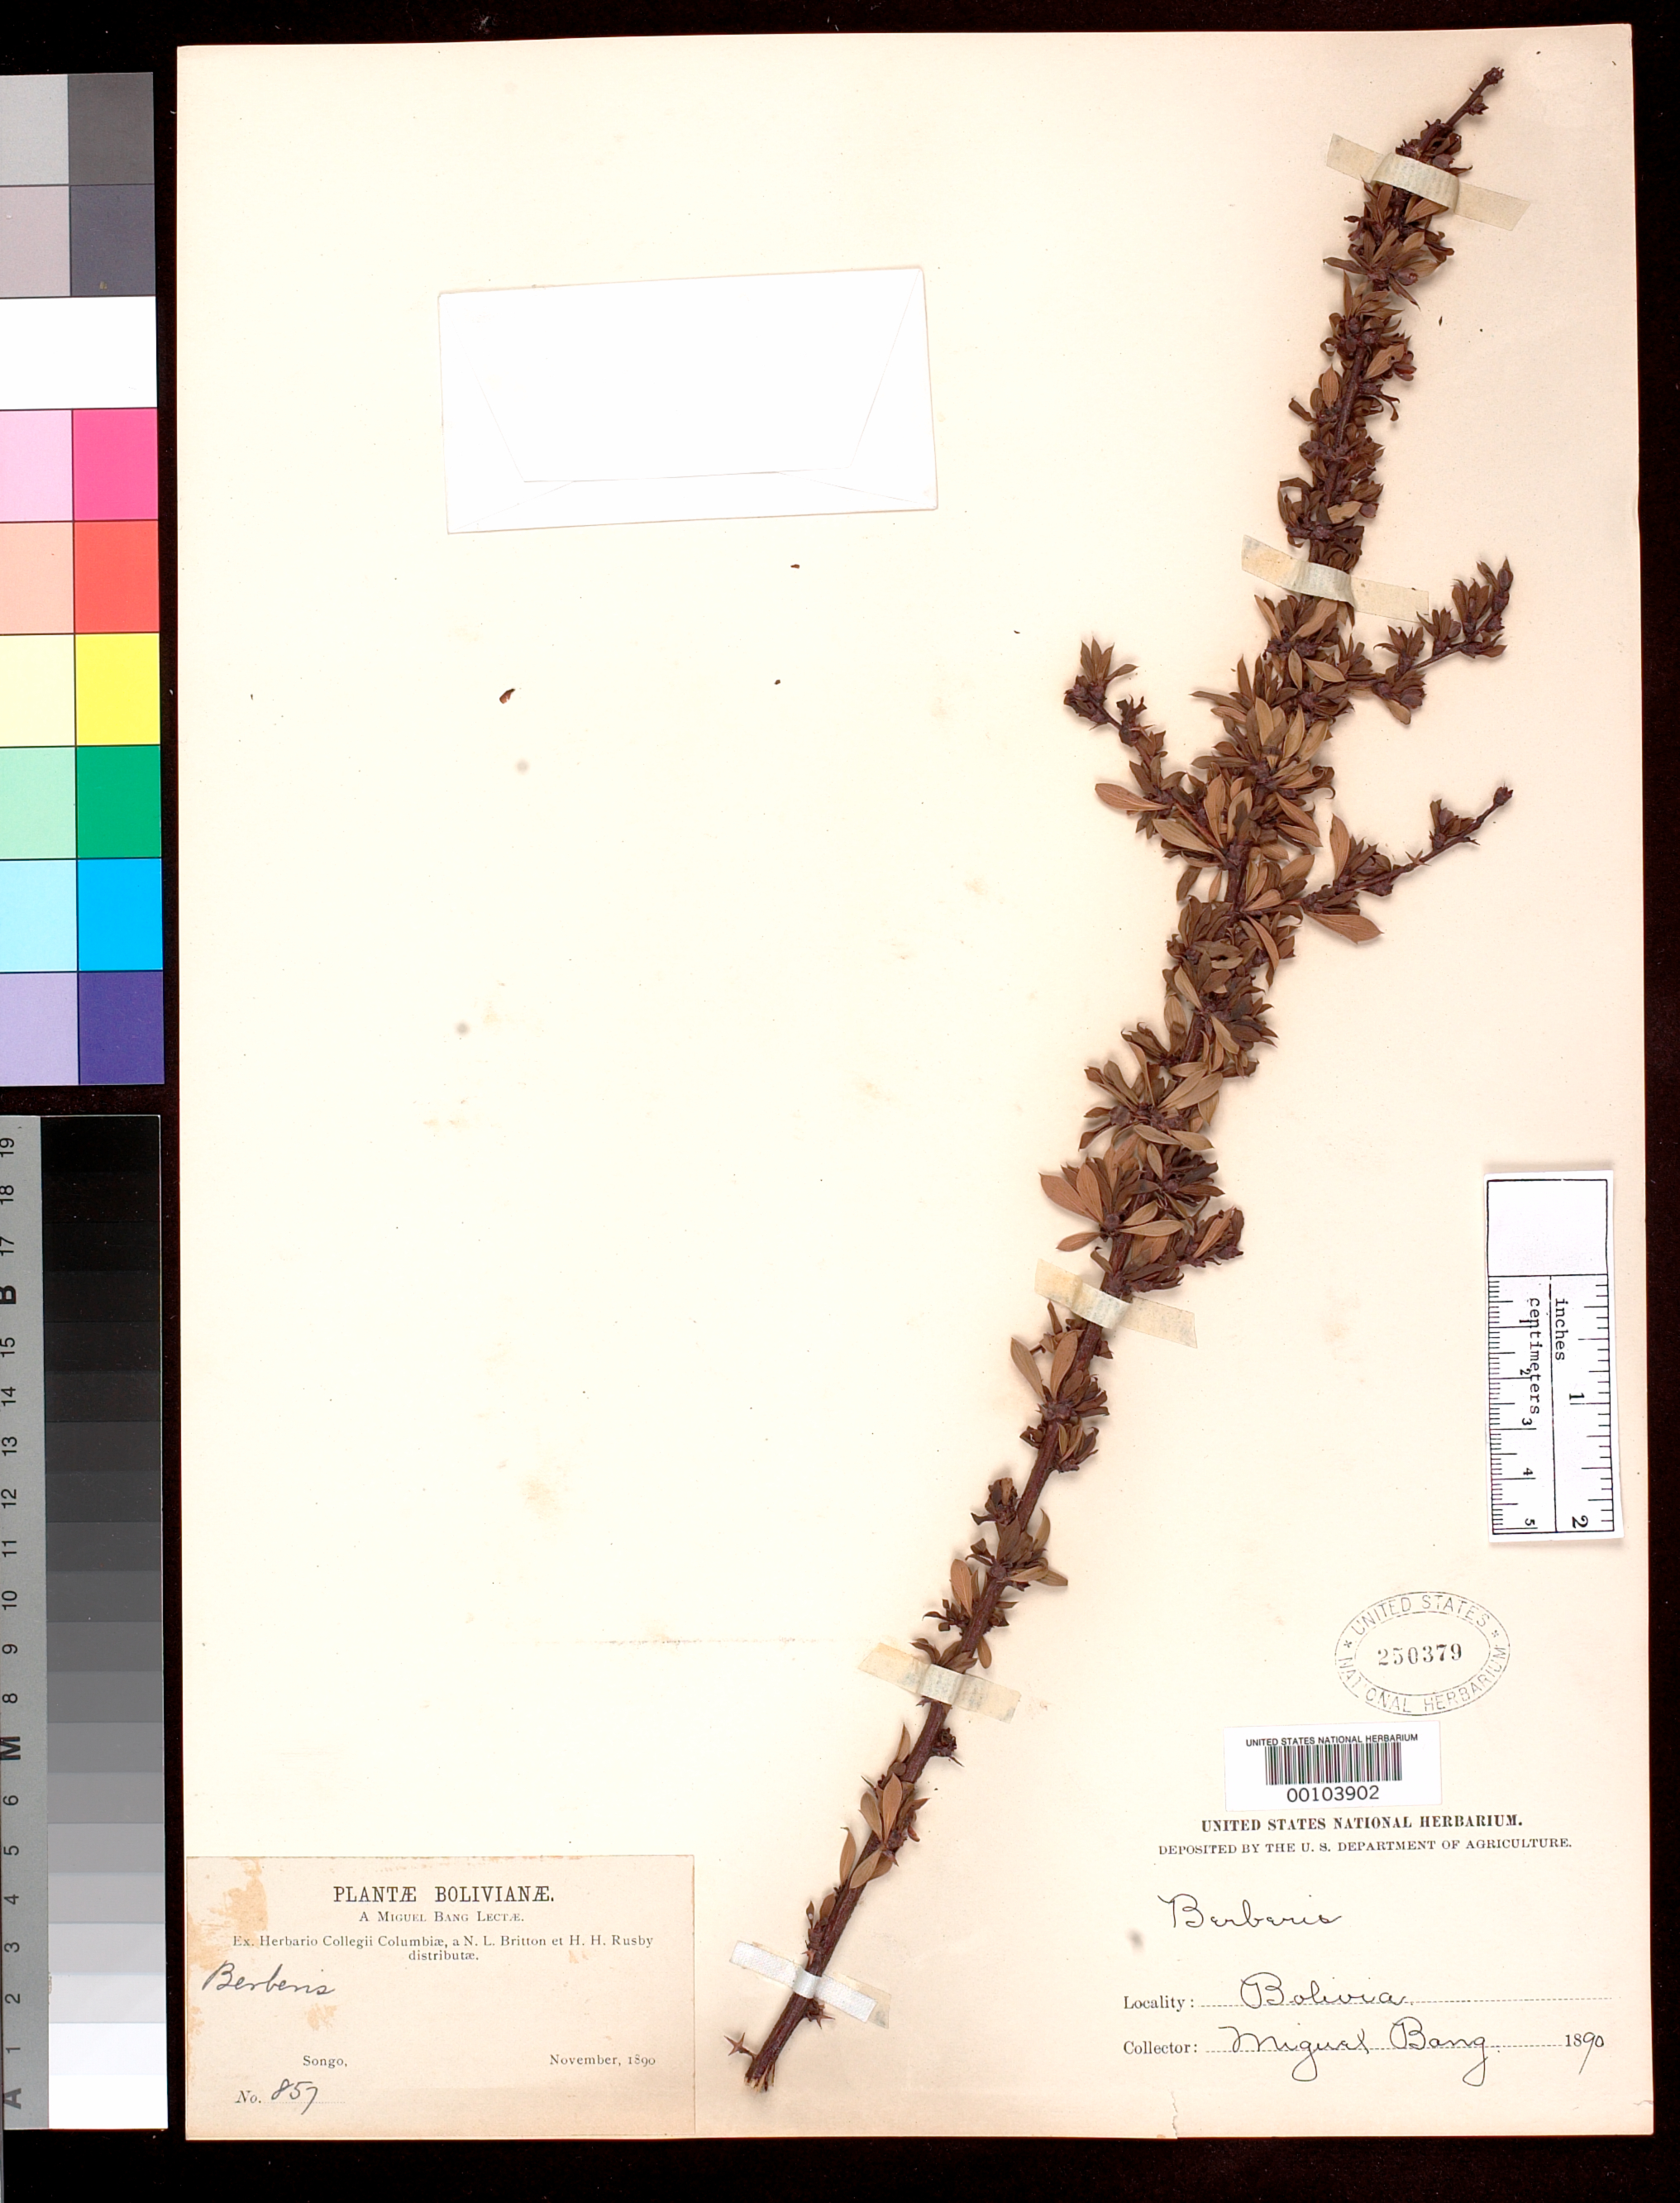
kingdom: Plantae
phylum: Tracheophyta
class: Magnoliopsida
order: Ranunculales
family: Berberidaceae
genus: Berberis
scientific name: Berberis rectinervia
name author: Rusby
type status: Isotype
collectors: M. Bang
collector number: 857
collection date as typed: Nov 1890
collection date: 1890-11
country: Bolivia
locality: Songo.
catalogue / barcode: US 250379